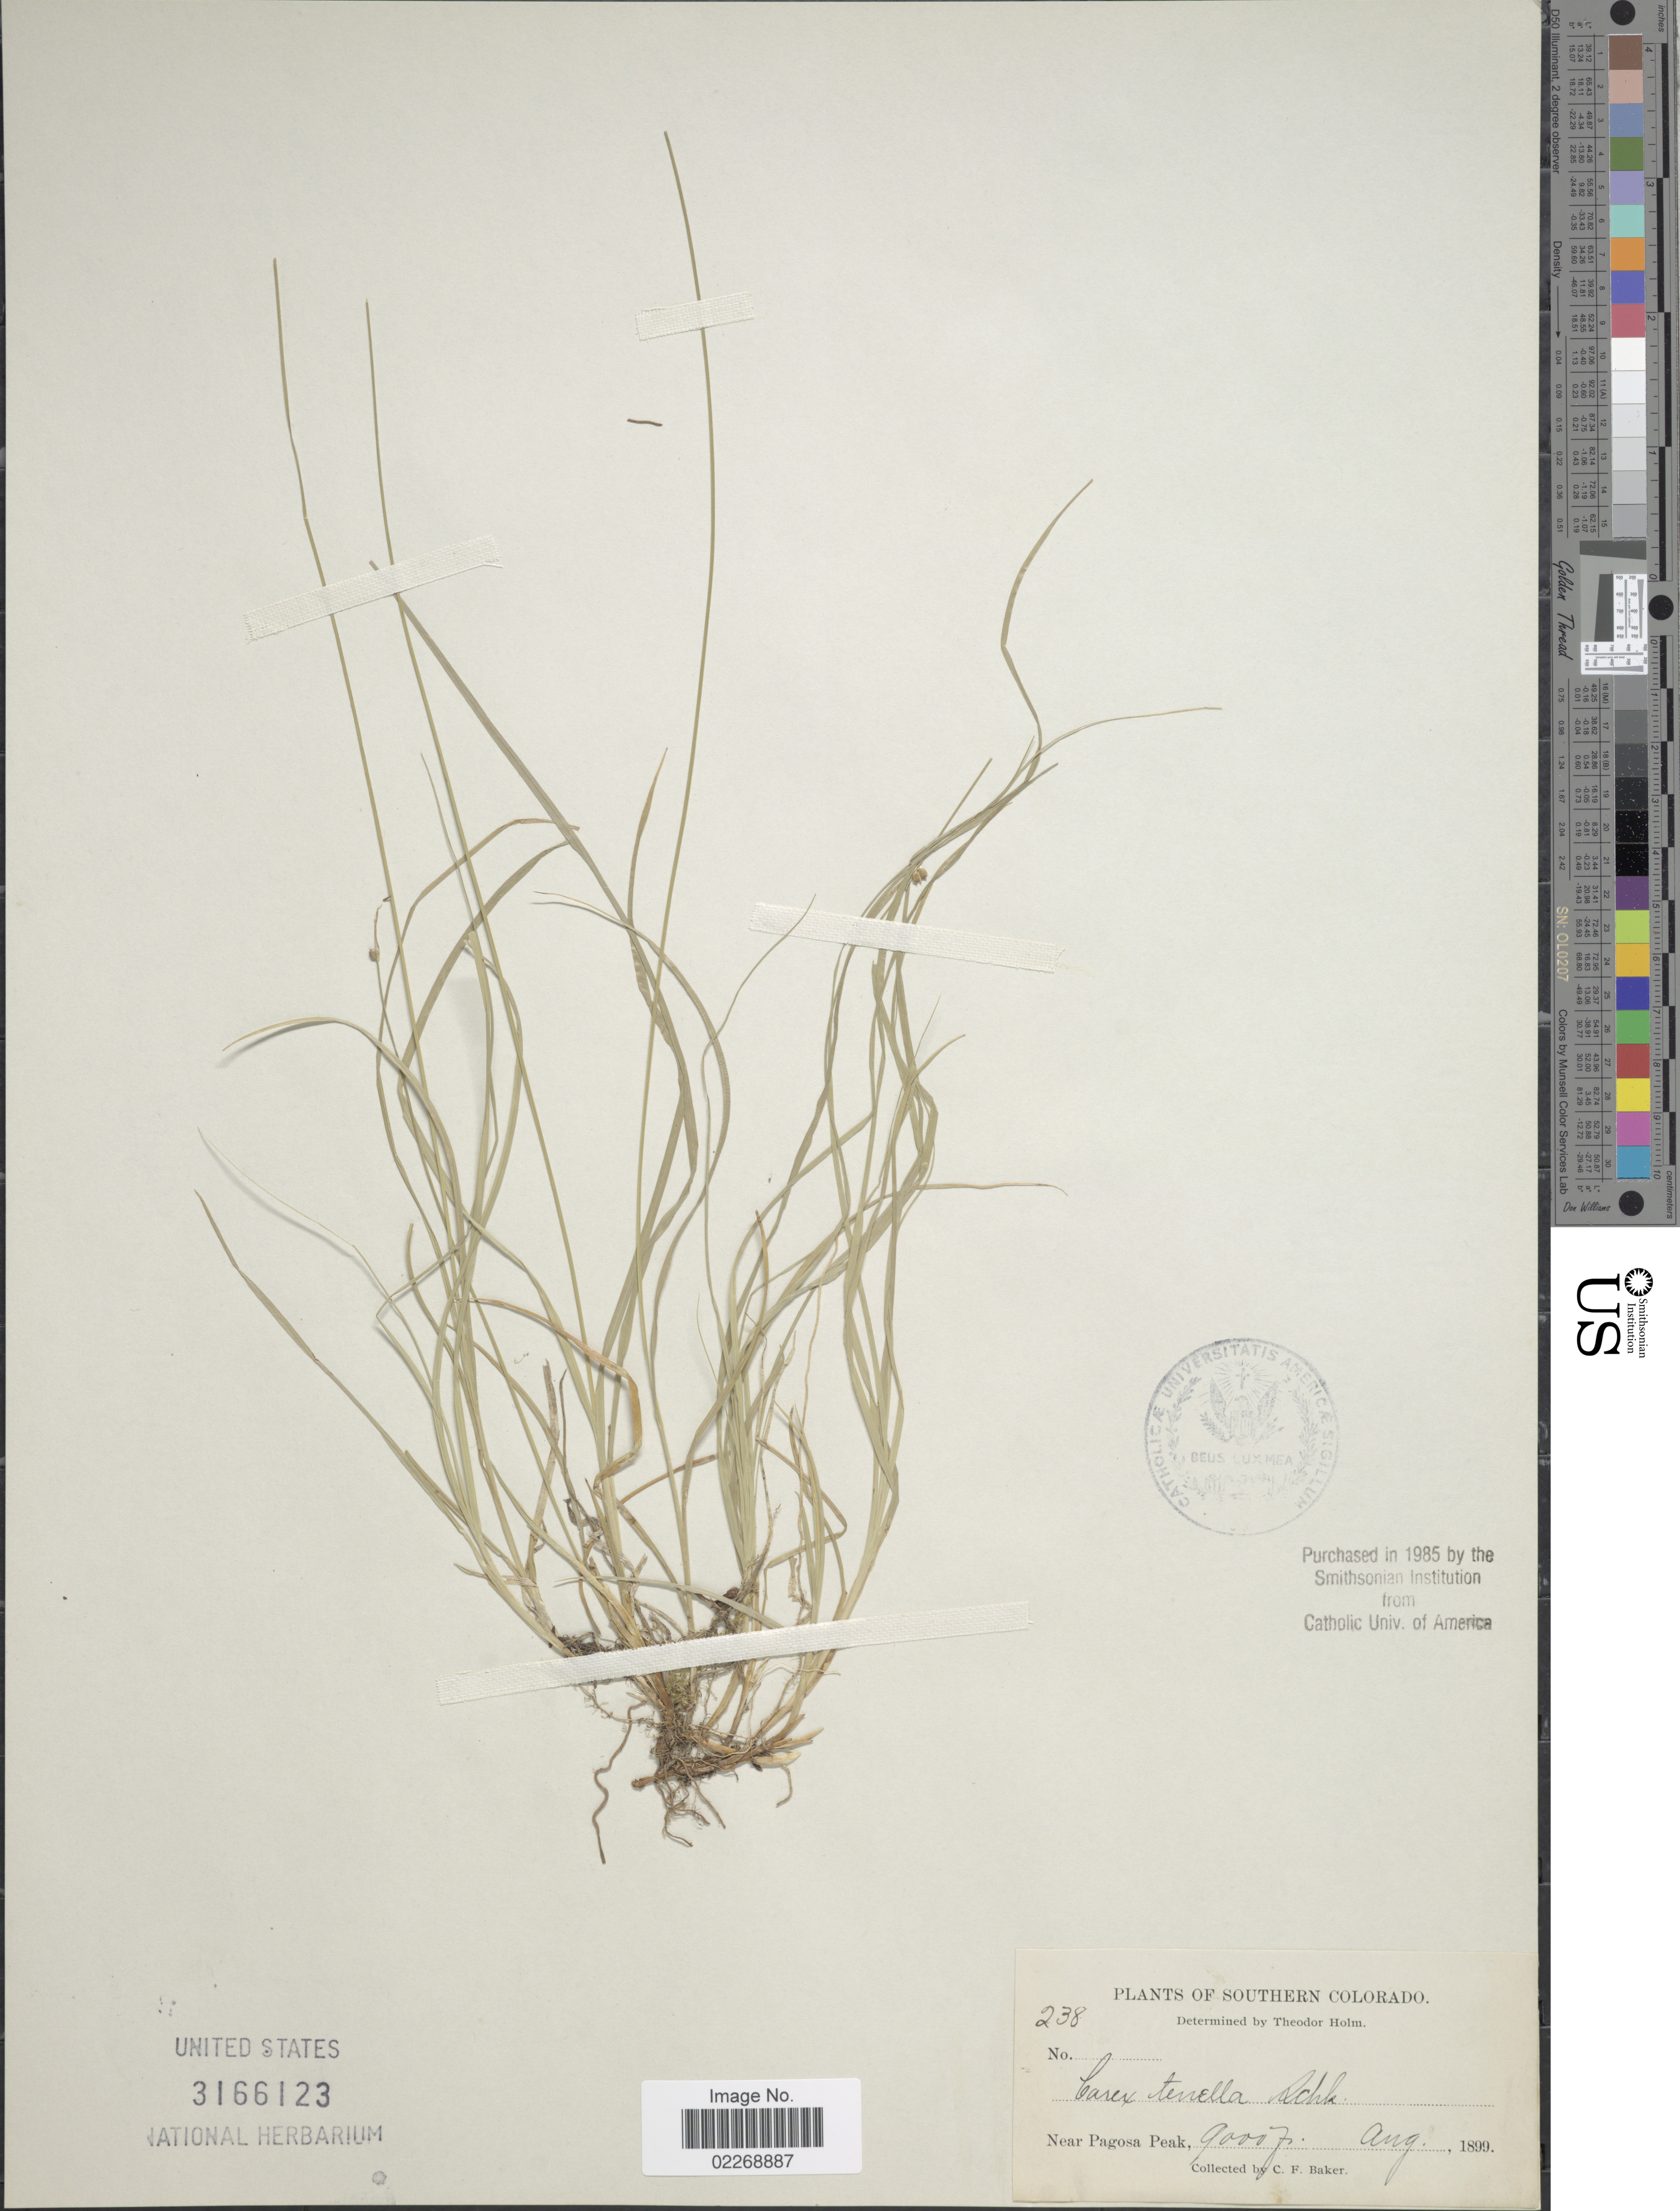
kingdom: Plantae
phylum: Tracheophyta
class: Liliopsida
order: Poales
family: Cyperaceae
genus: Carex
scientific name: Carex disperma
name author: Dewey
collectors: C. F. Baker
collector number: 238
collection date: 1899-08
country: United States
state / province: Colorado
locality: Southern Colorado, Near Pagosa Peak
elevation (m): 2743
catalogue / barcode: US 3166123